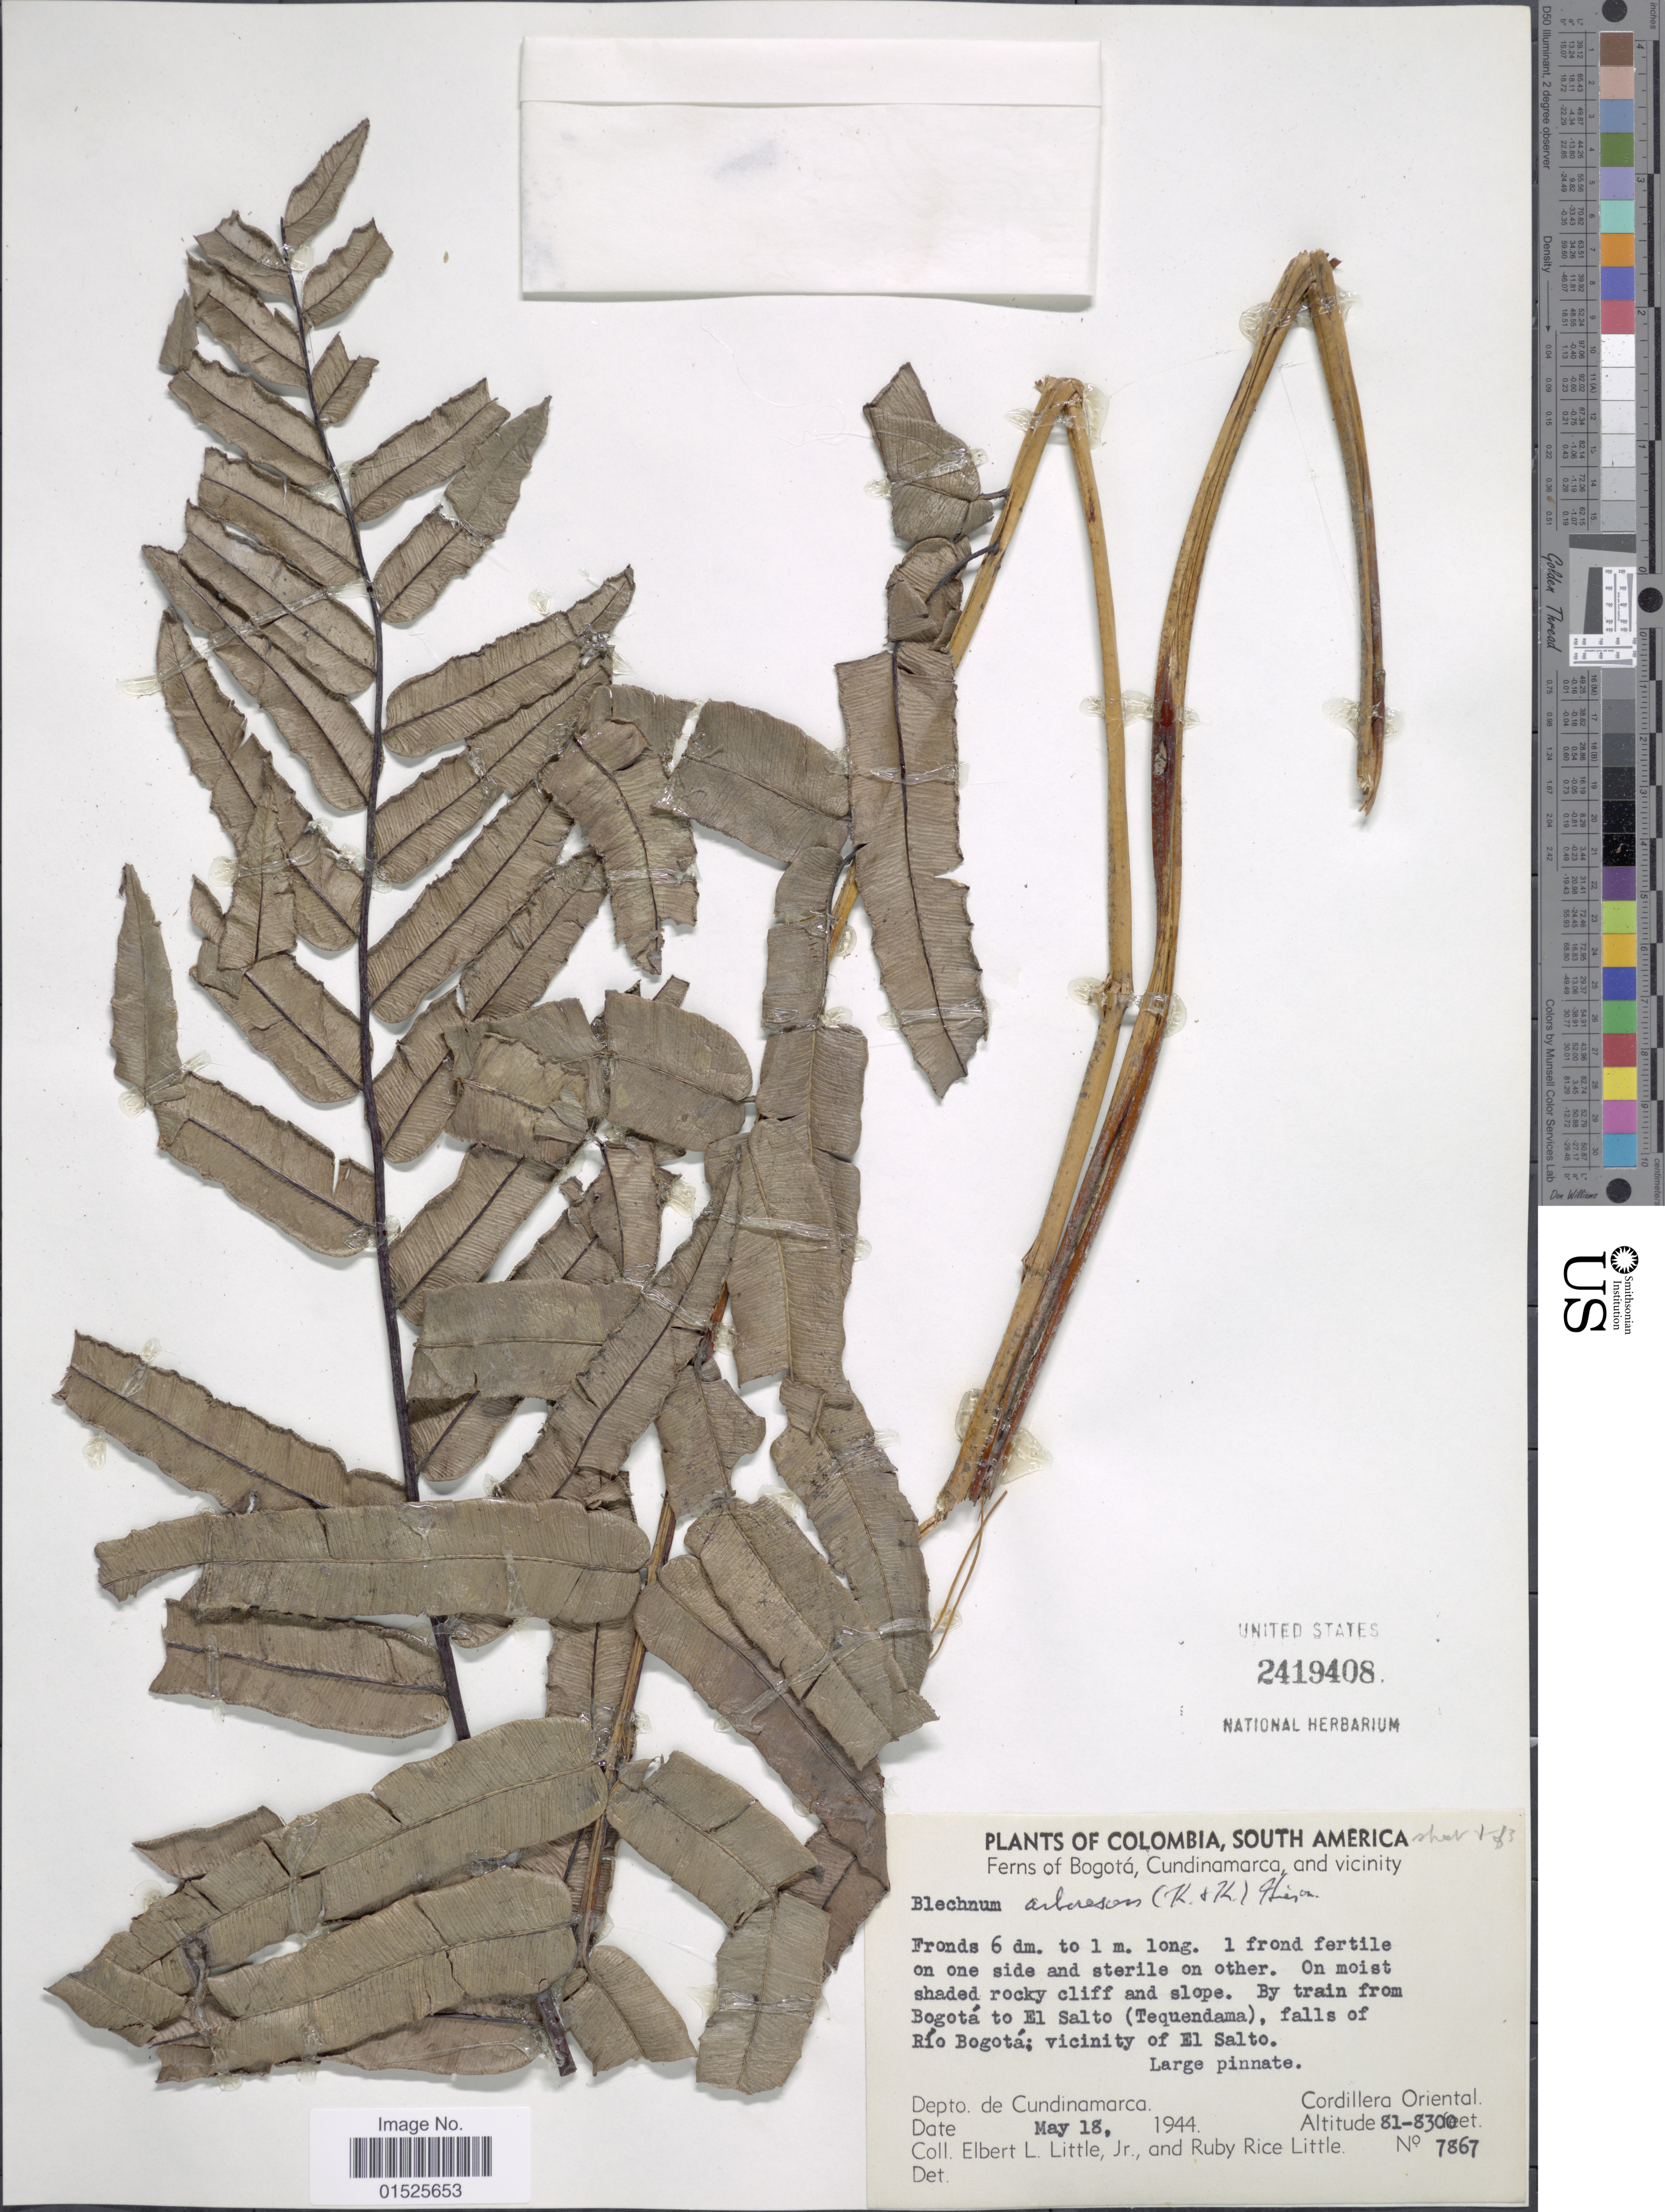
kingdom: Plantae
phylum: Tracheophyta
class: Polypodiopsida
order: Polypodiales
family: Blechnaceae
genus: Blechnum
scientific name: Blechnum cordatum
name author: (Desv.) Hieron.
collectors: E. L. Little & R. R. Little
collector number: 7867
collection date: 1944-05-18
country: Colombia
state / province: Cundinamarca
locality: By train from Bogotá to El Salto (Tequendama), falls from Bogotá; vicinity of El Salto. Cordillera Oriental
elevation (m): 2469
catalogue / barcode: US 2419408